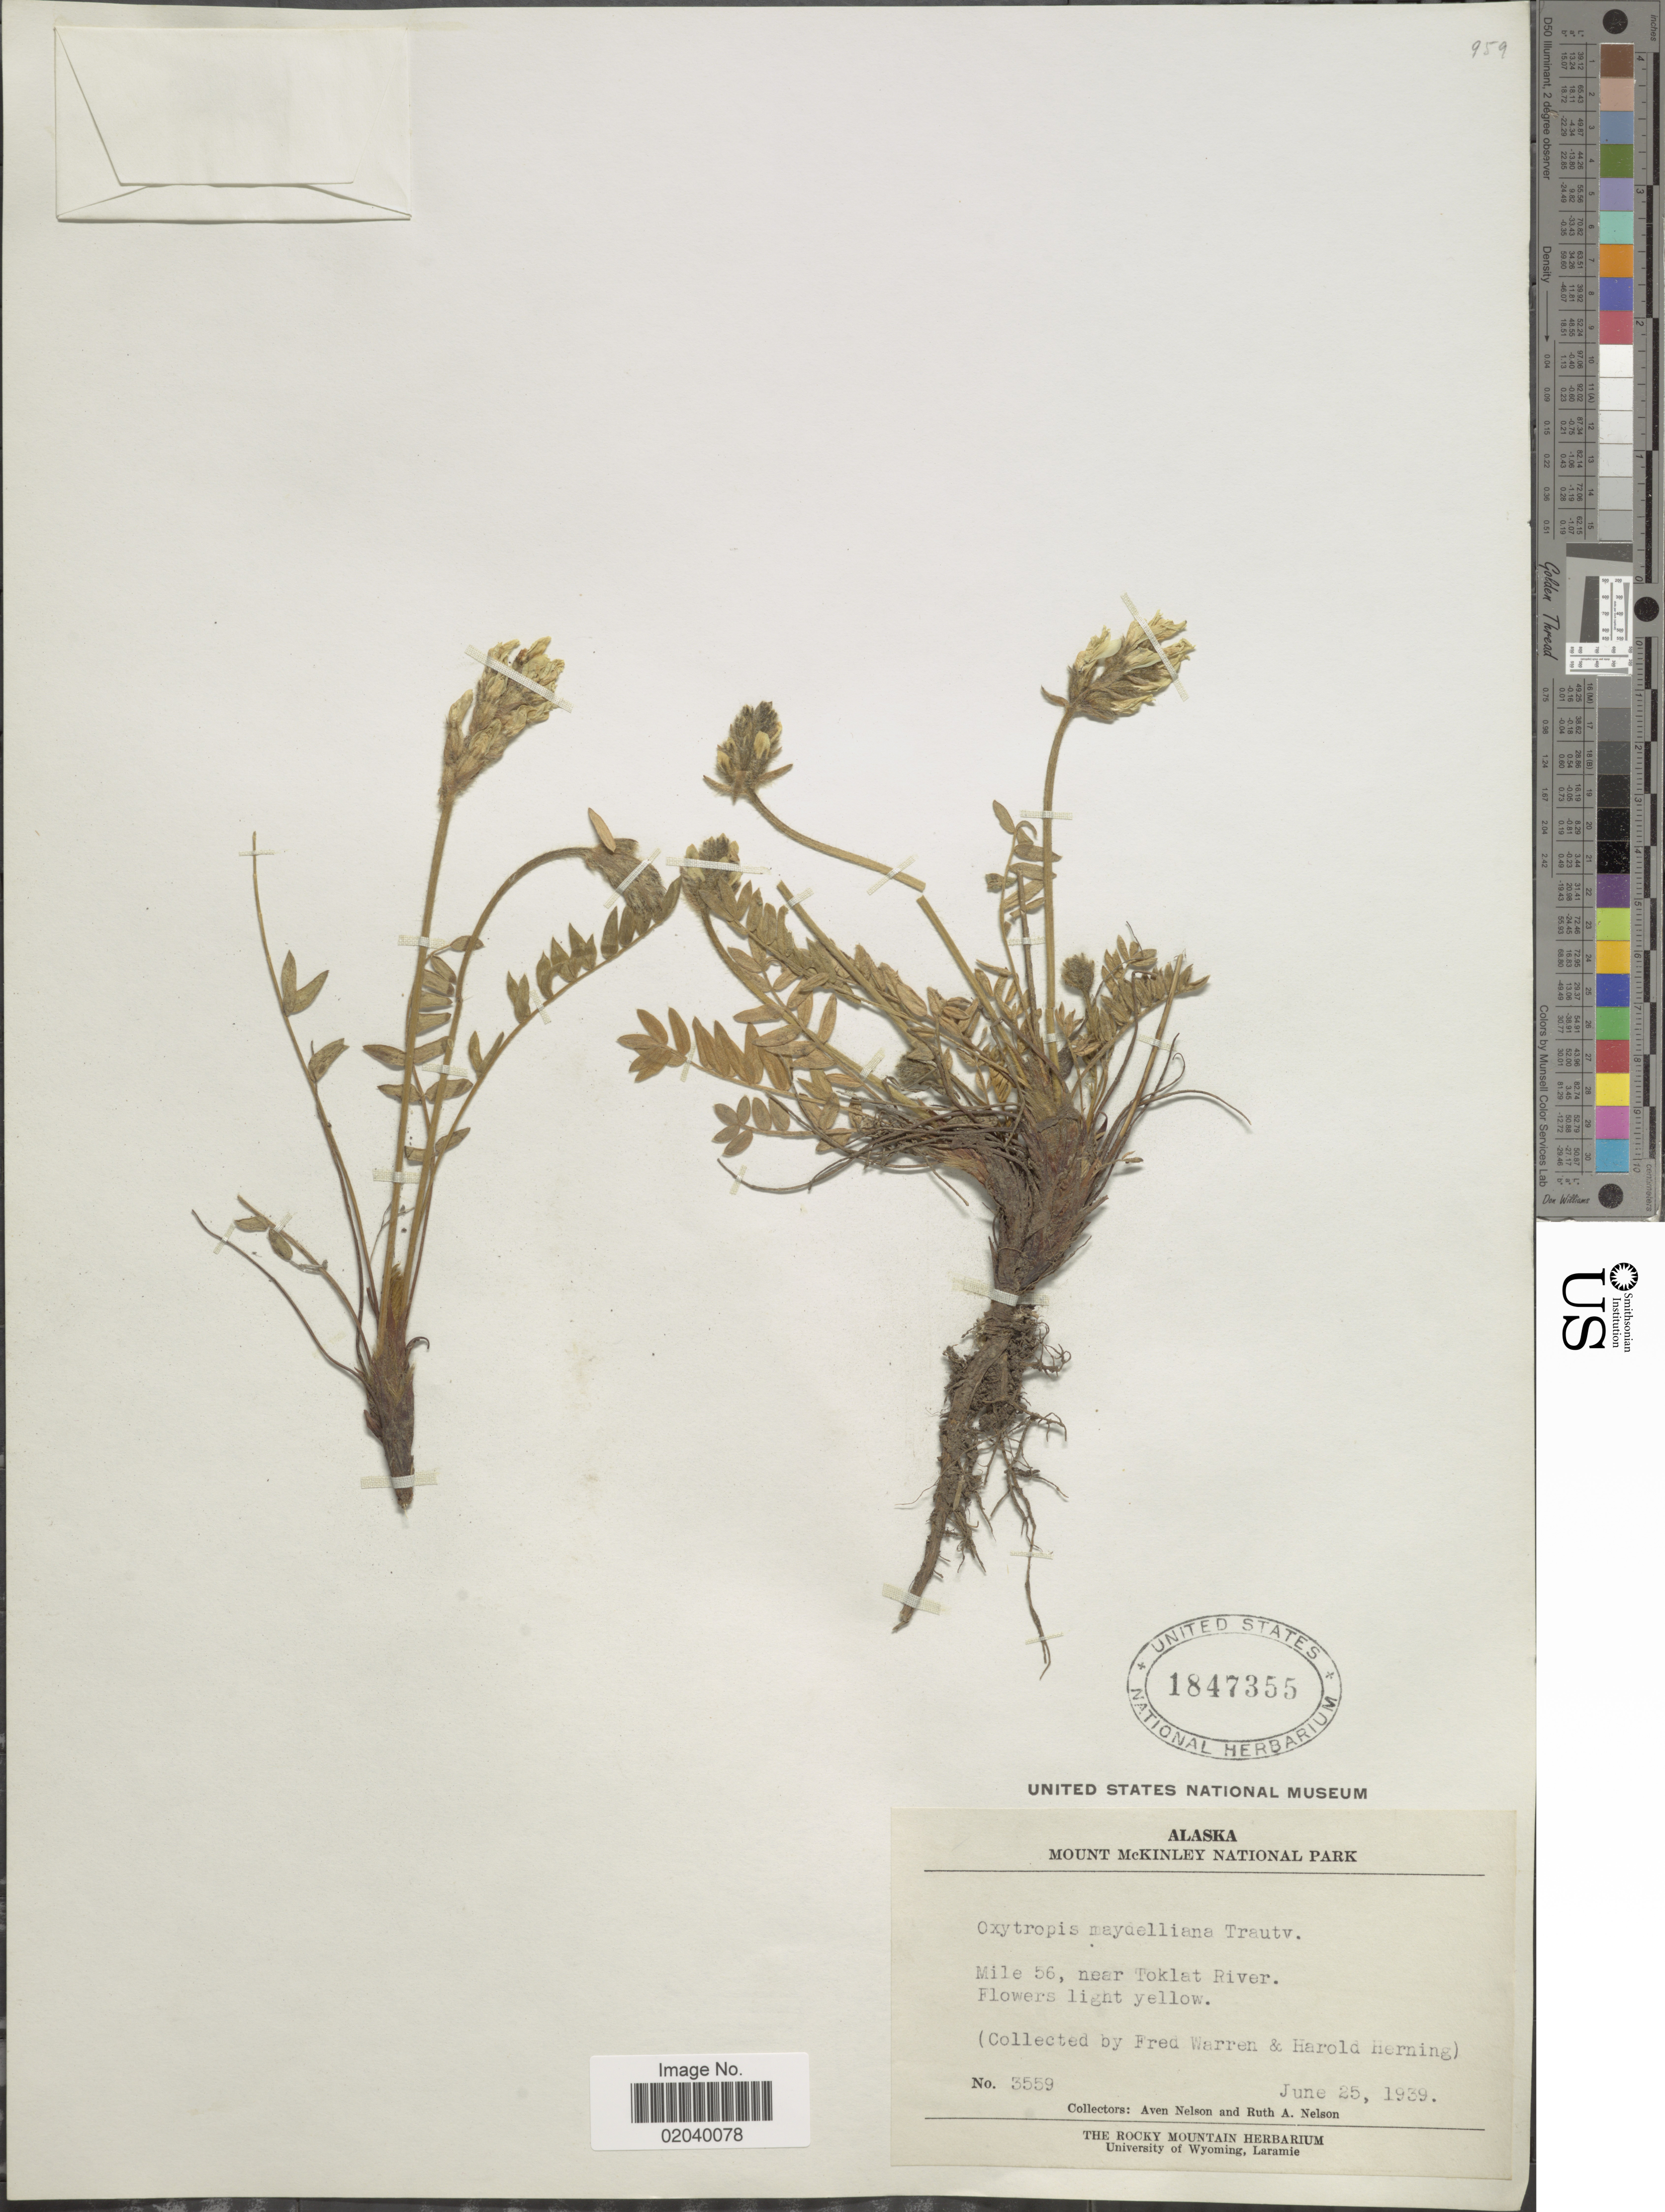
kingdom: Plantae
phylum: Tracheophyta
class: Magnoliopsida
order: Fabales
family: Fabaceae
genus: Oxytropis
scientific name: Oxytropis maydelliana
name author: Trautv.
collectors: F. Warren, H. Herning, A. Nelson & R. A. Nelson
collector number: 3559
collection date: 1939-06-25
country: United States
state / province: Alaska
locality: Mount McKinley National Park, Mile 56, near Toklat River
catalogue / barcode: US 1847355